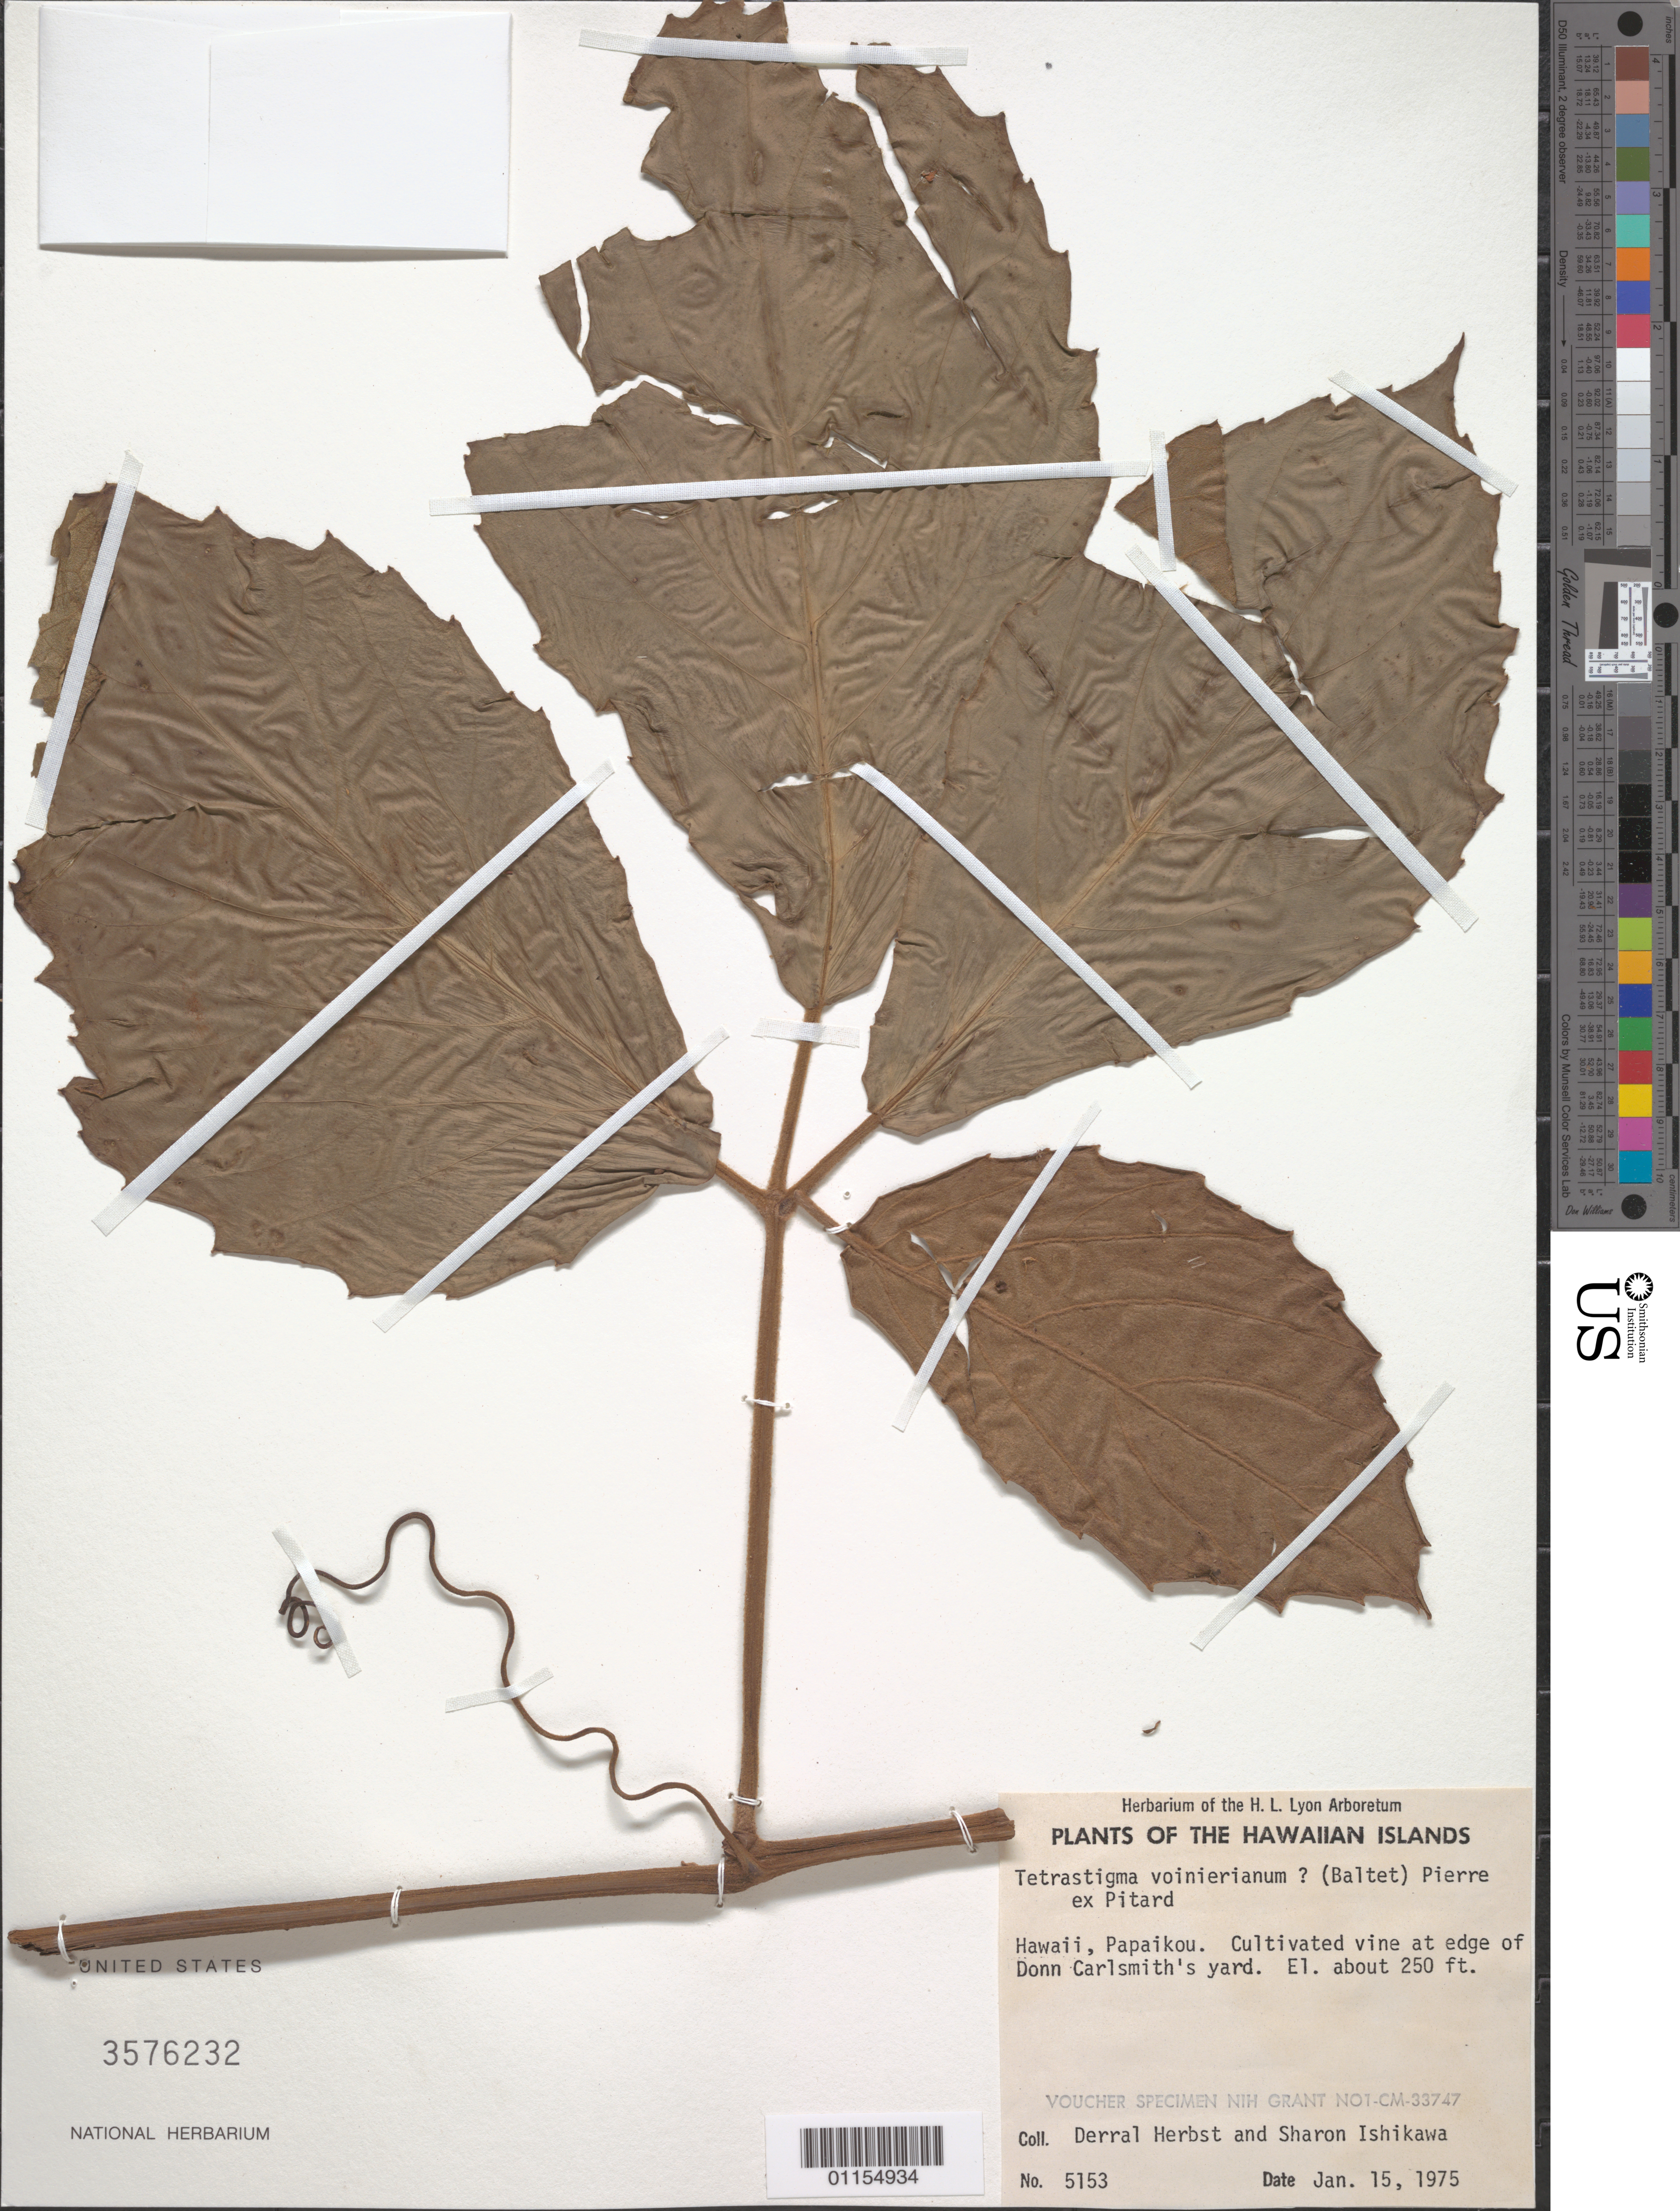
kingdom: Plantae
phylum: Tracheophyta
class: Magnoliopsida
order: Vitales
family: Vitaceae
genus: Tetrastigma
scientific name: Tetrastigma voinierianum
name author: (Baltet) Gagnep.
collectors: D. R. Herbst & S. Ishikawa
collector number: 5153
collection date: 1975-01-15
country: United States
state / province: Hawaii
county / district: Hawaii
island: Hawaii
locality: Papaikou, at edge of Donn Carlsmith's yard.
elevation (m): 76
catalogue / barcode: US 3576232